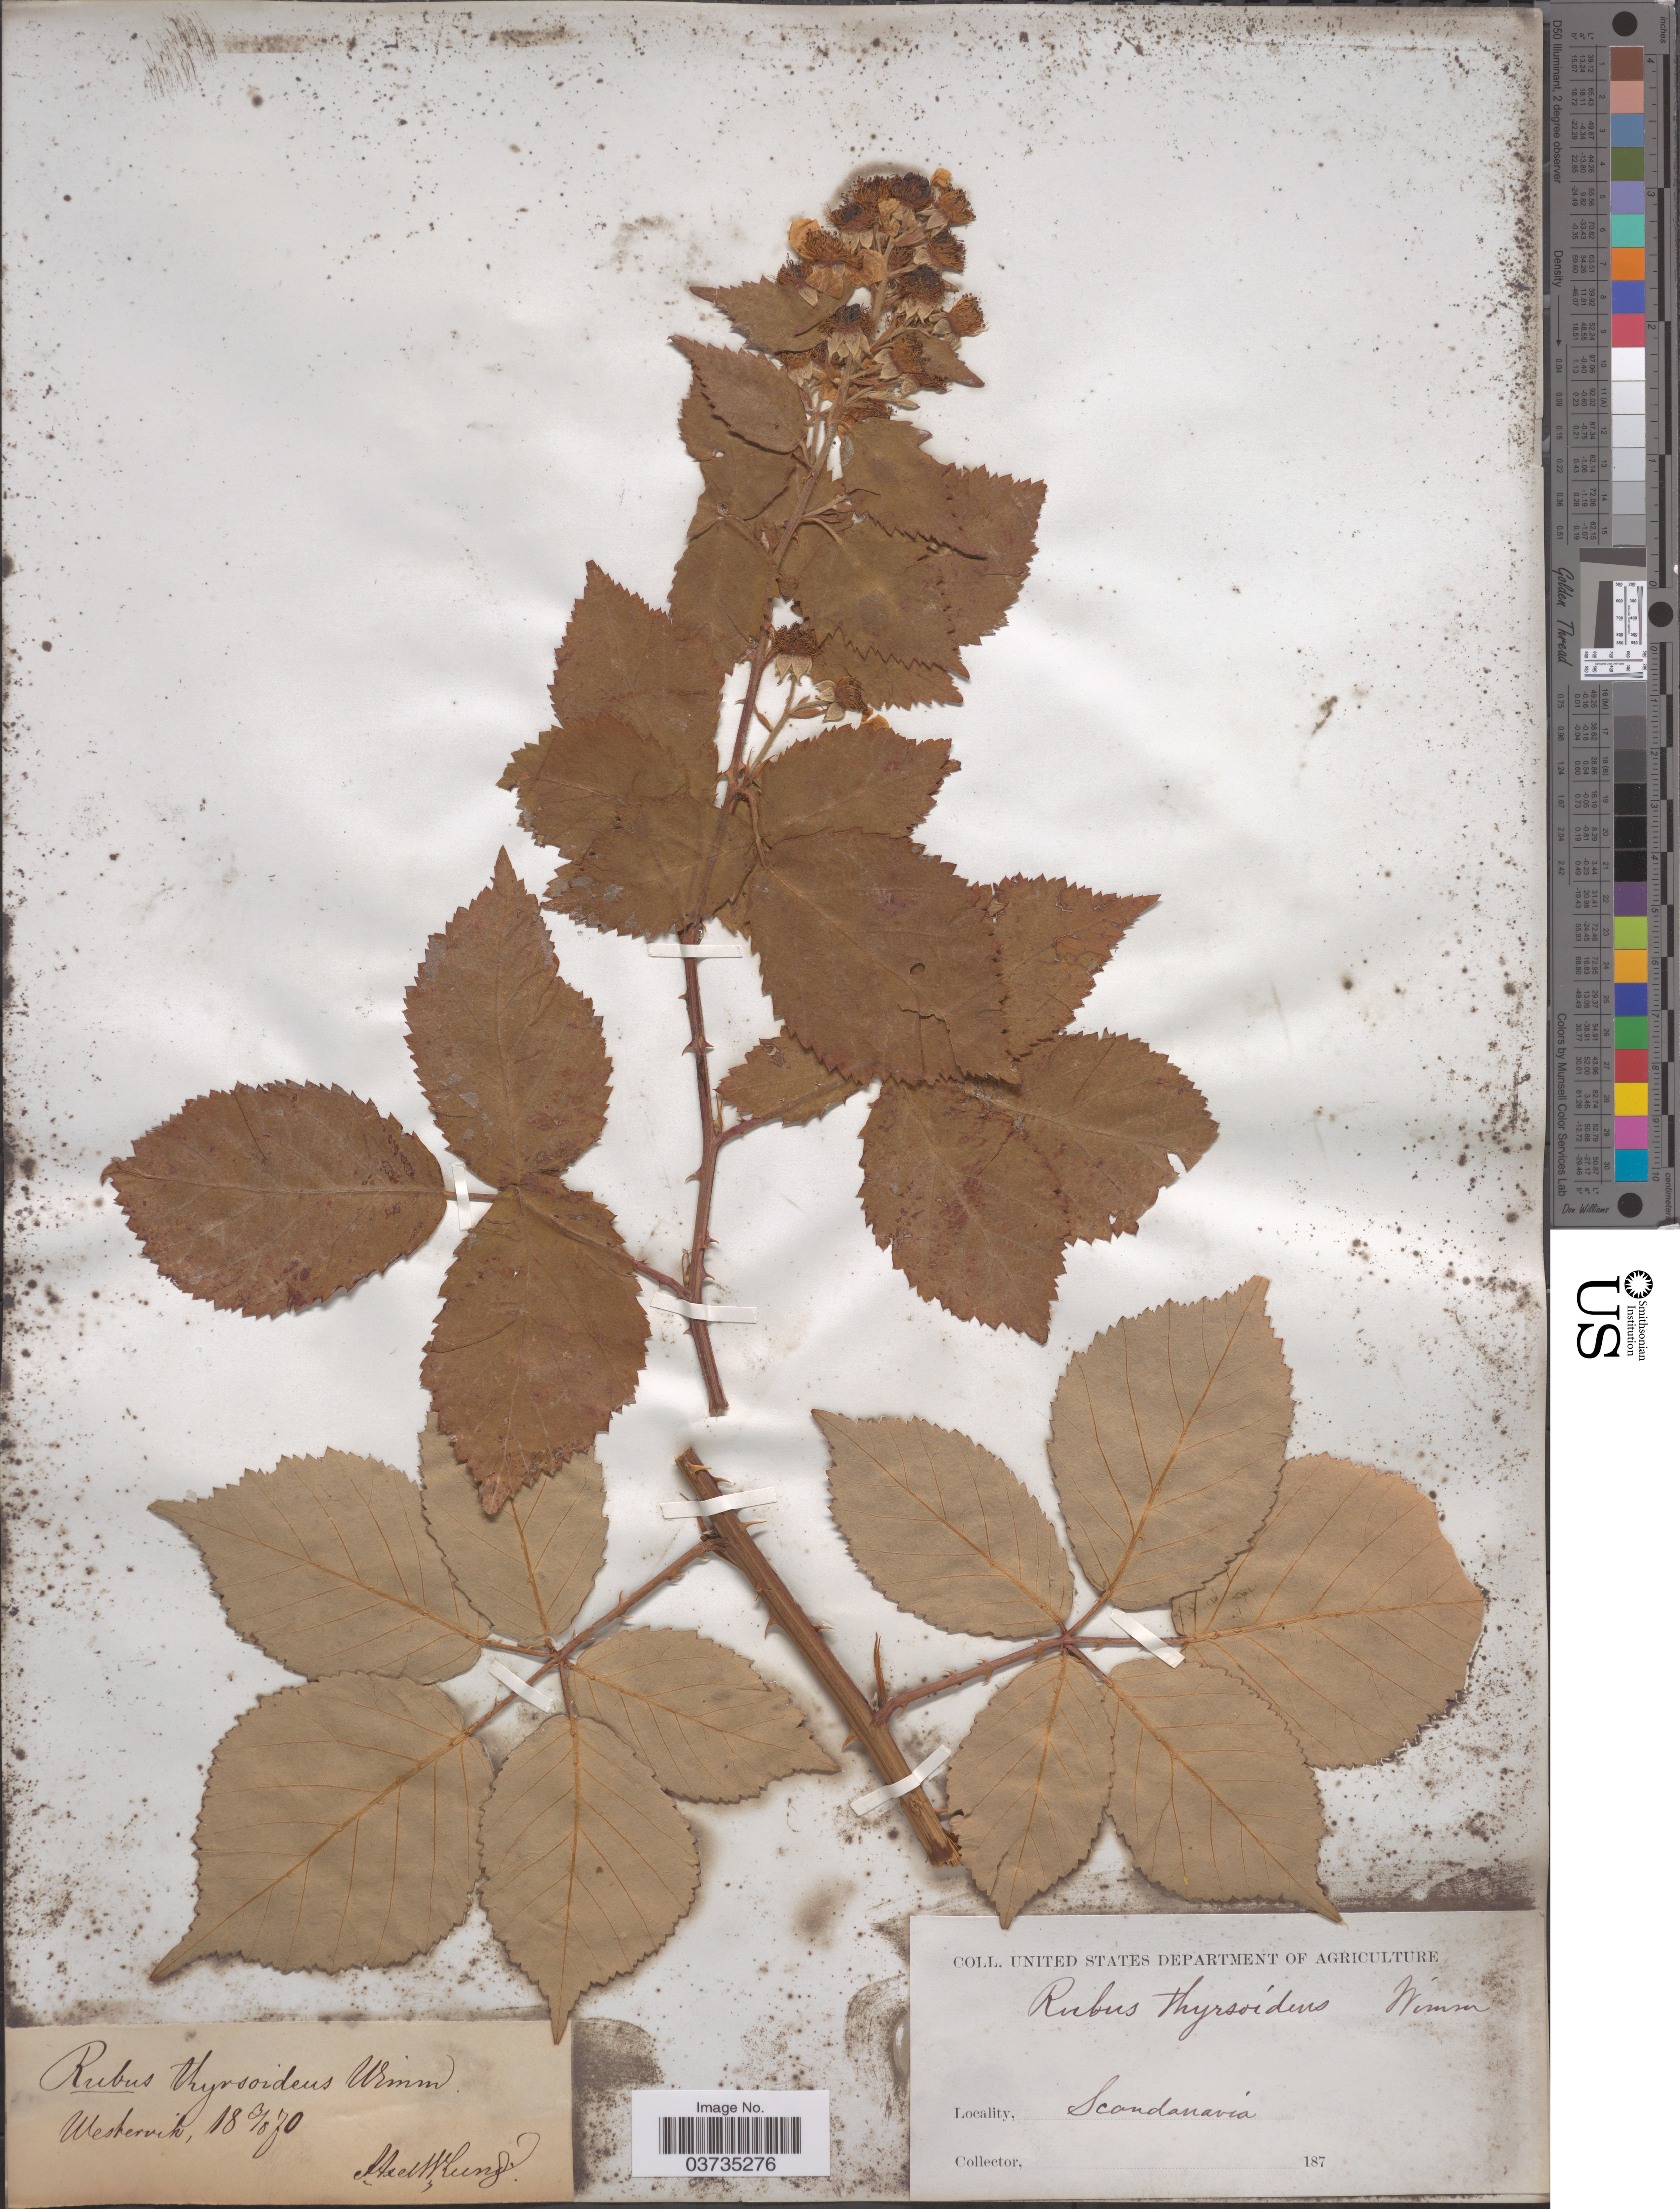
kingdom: Plantae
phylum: Tracheophyta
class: Magnoliopsida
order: Rosales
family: Rosaceae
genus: Rubus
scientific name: Rubus thyrsoideus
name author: Wimm.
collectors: A. Lund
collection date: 1870-08-03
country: Sweden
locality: Scandanavia. Westervik.